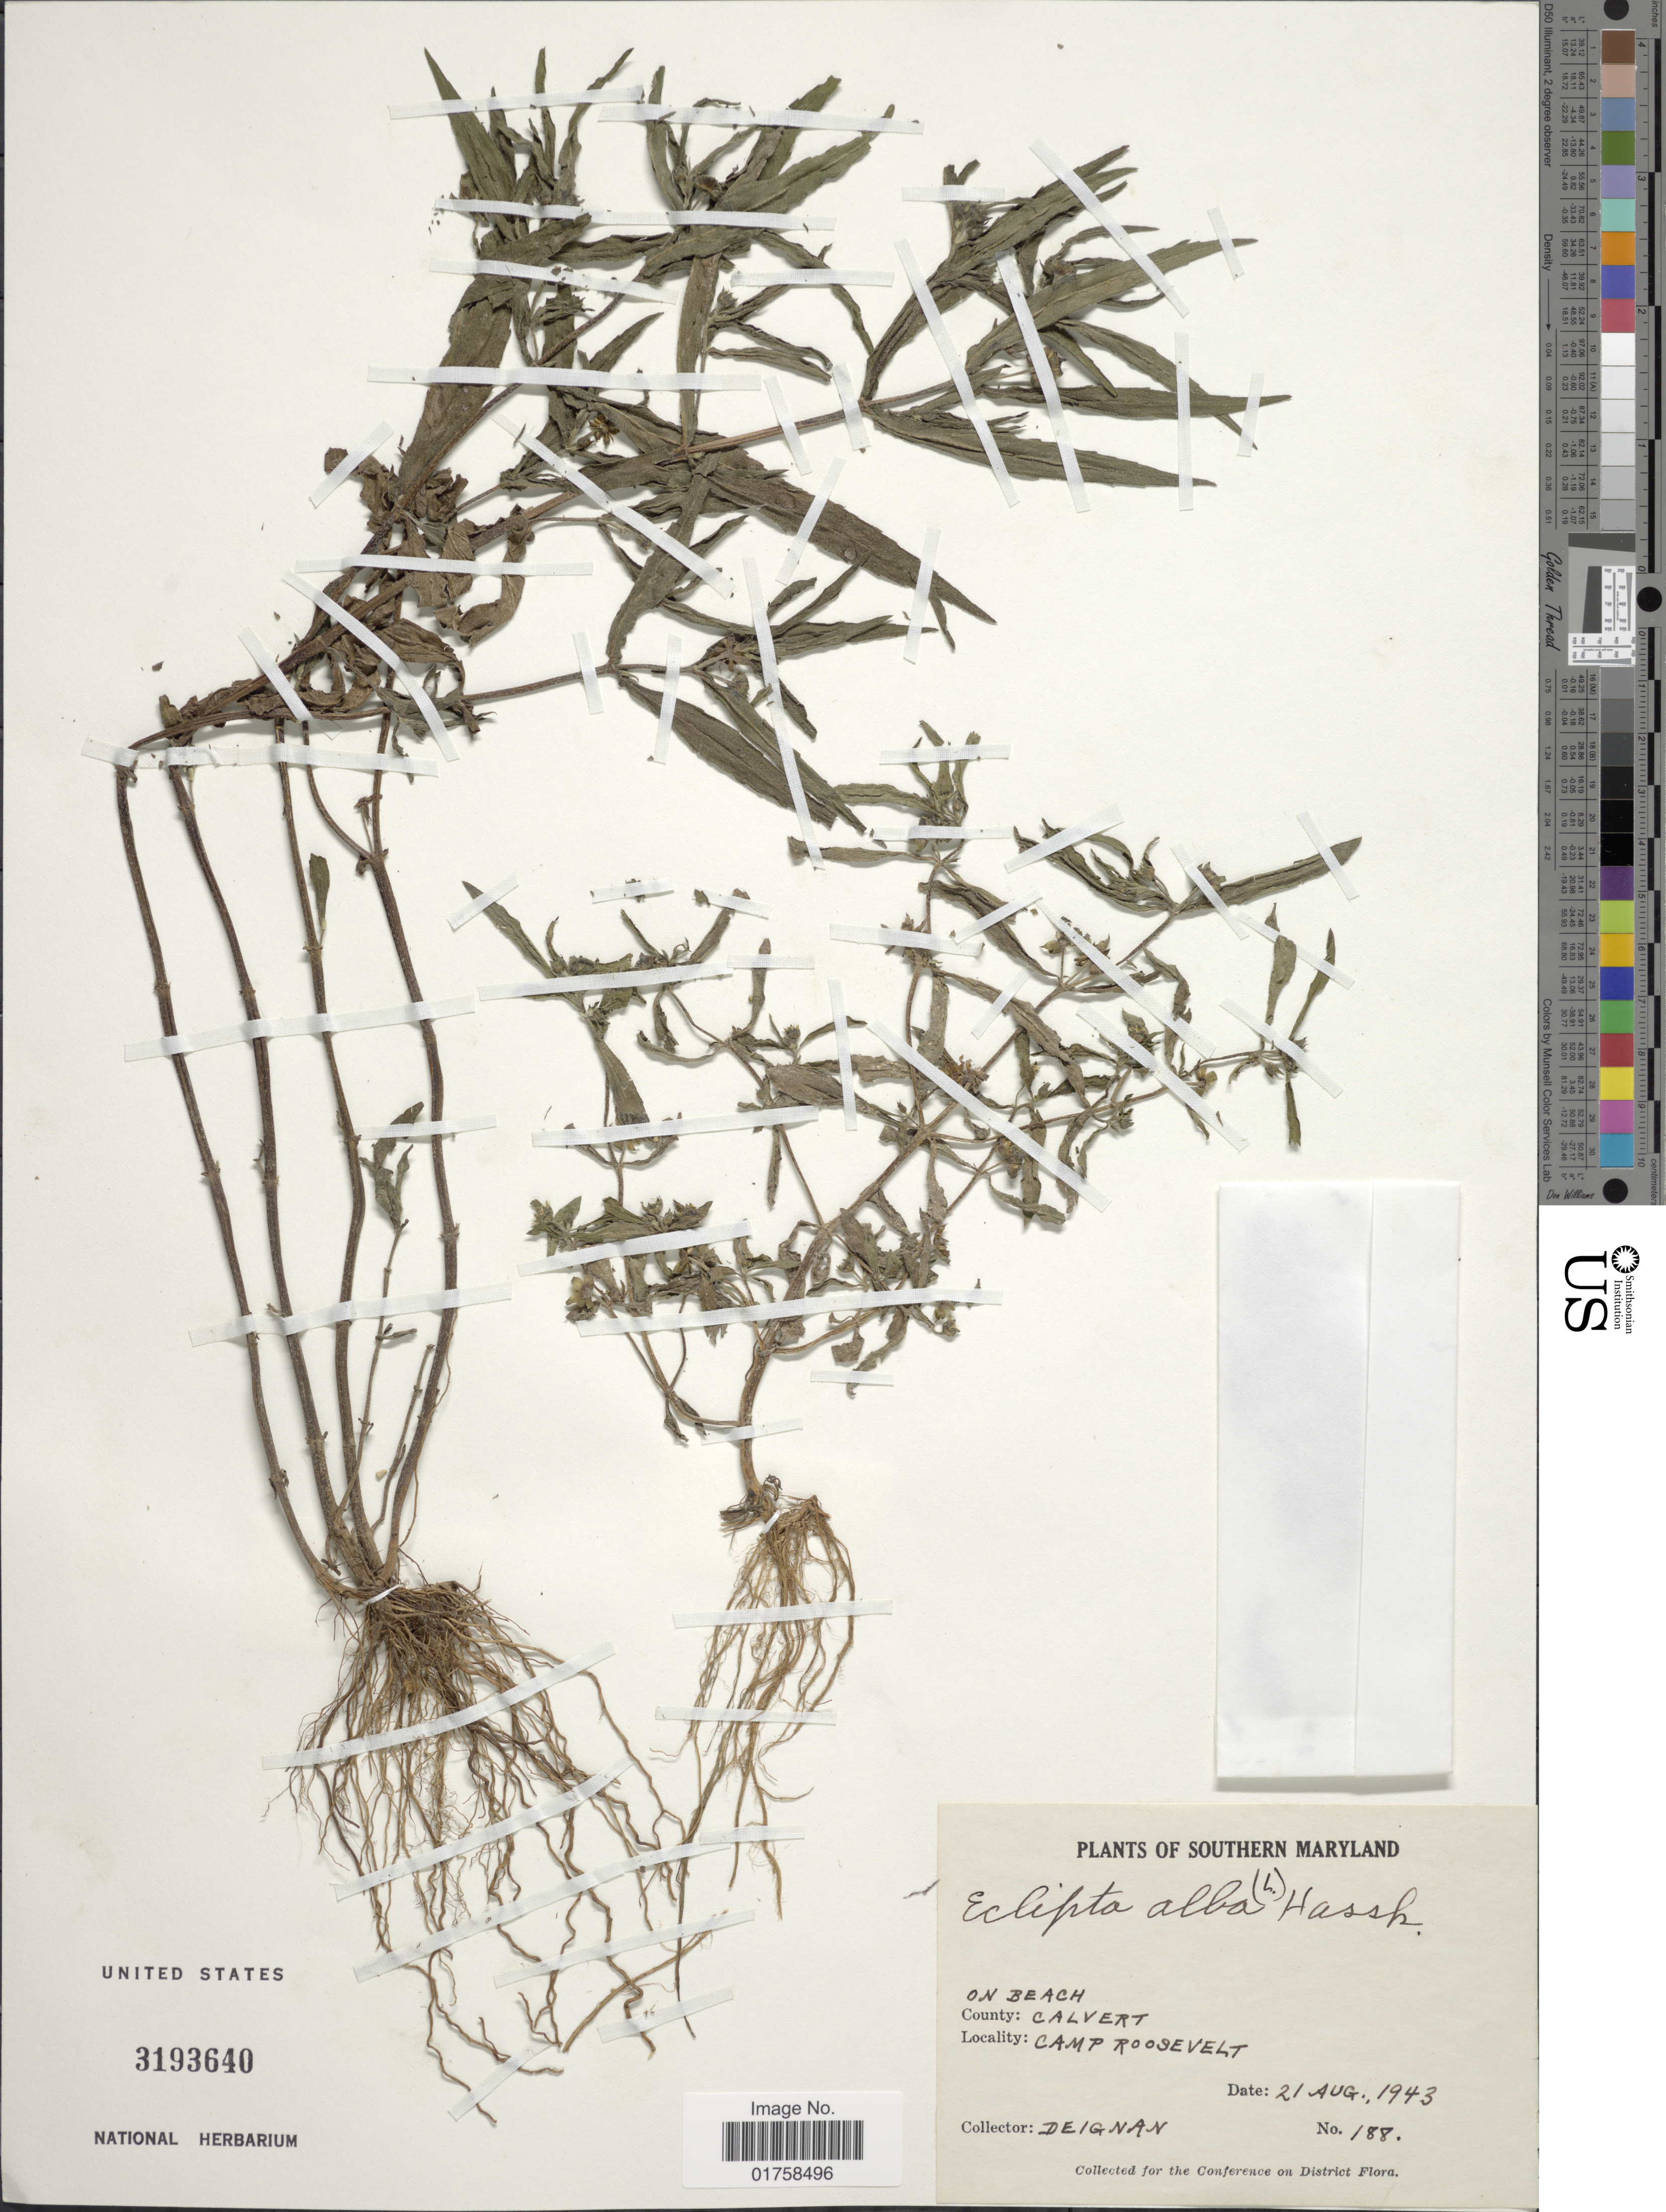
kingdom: Plantae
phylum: Tracheophyta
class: Magnoliopsida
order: Asterales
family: Asteraceae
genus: Eclipta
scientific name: Eclipta alba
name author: (L.) Hassk.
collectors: -. Deignan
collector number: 188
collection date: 1943-08-21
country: United States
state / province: Maryland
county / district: Calvert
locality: Southern Maryland. On beach. County: Calvert. Camp Roosevelt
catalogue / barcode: US 3193640